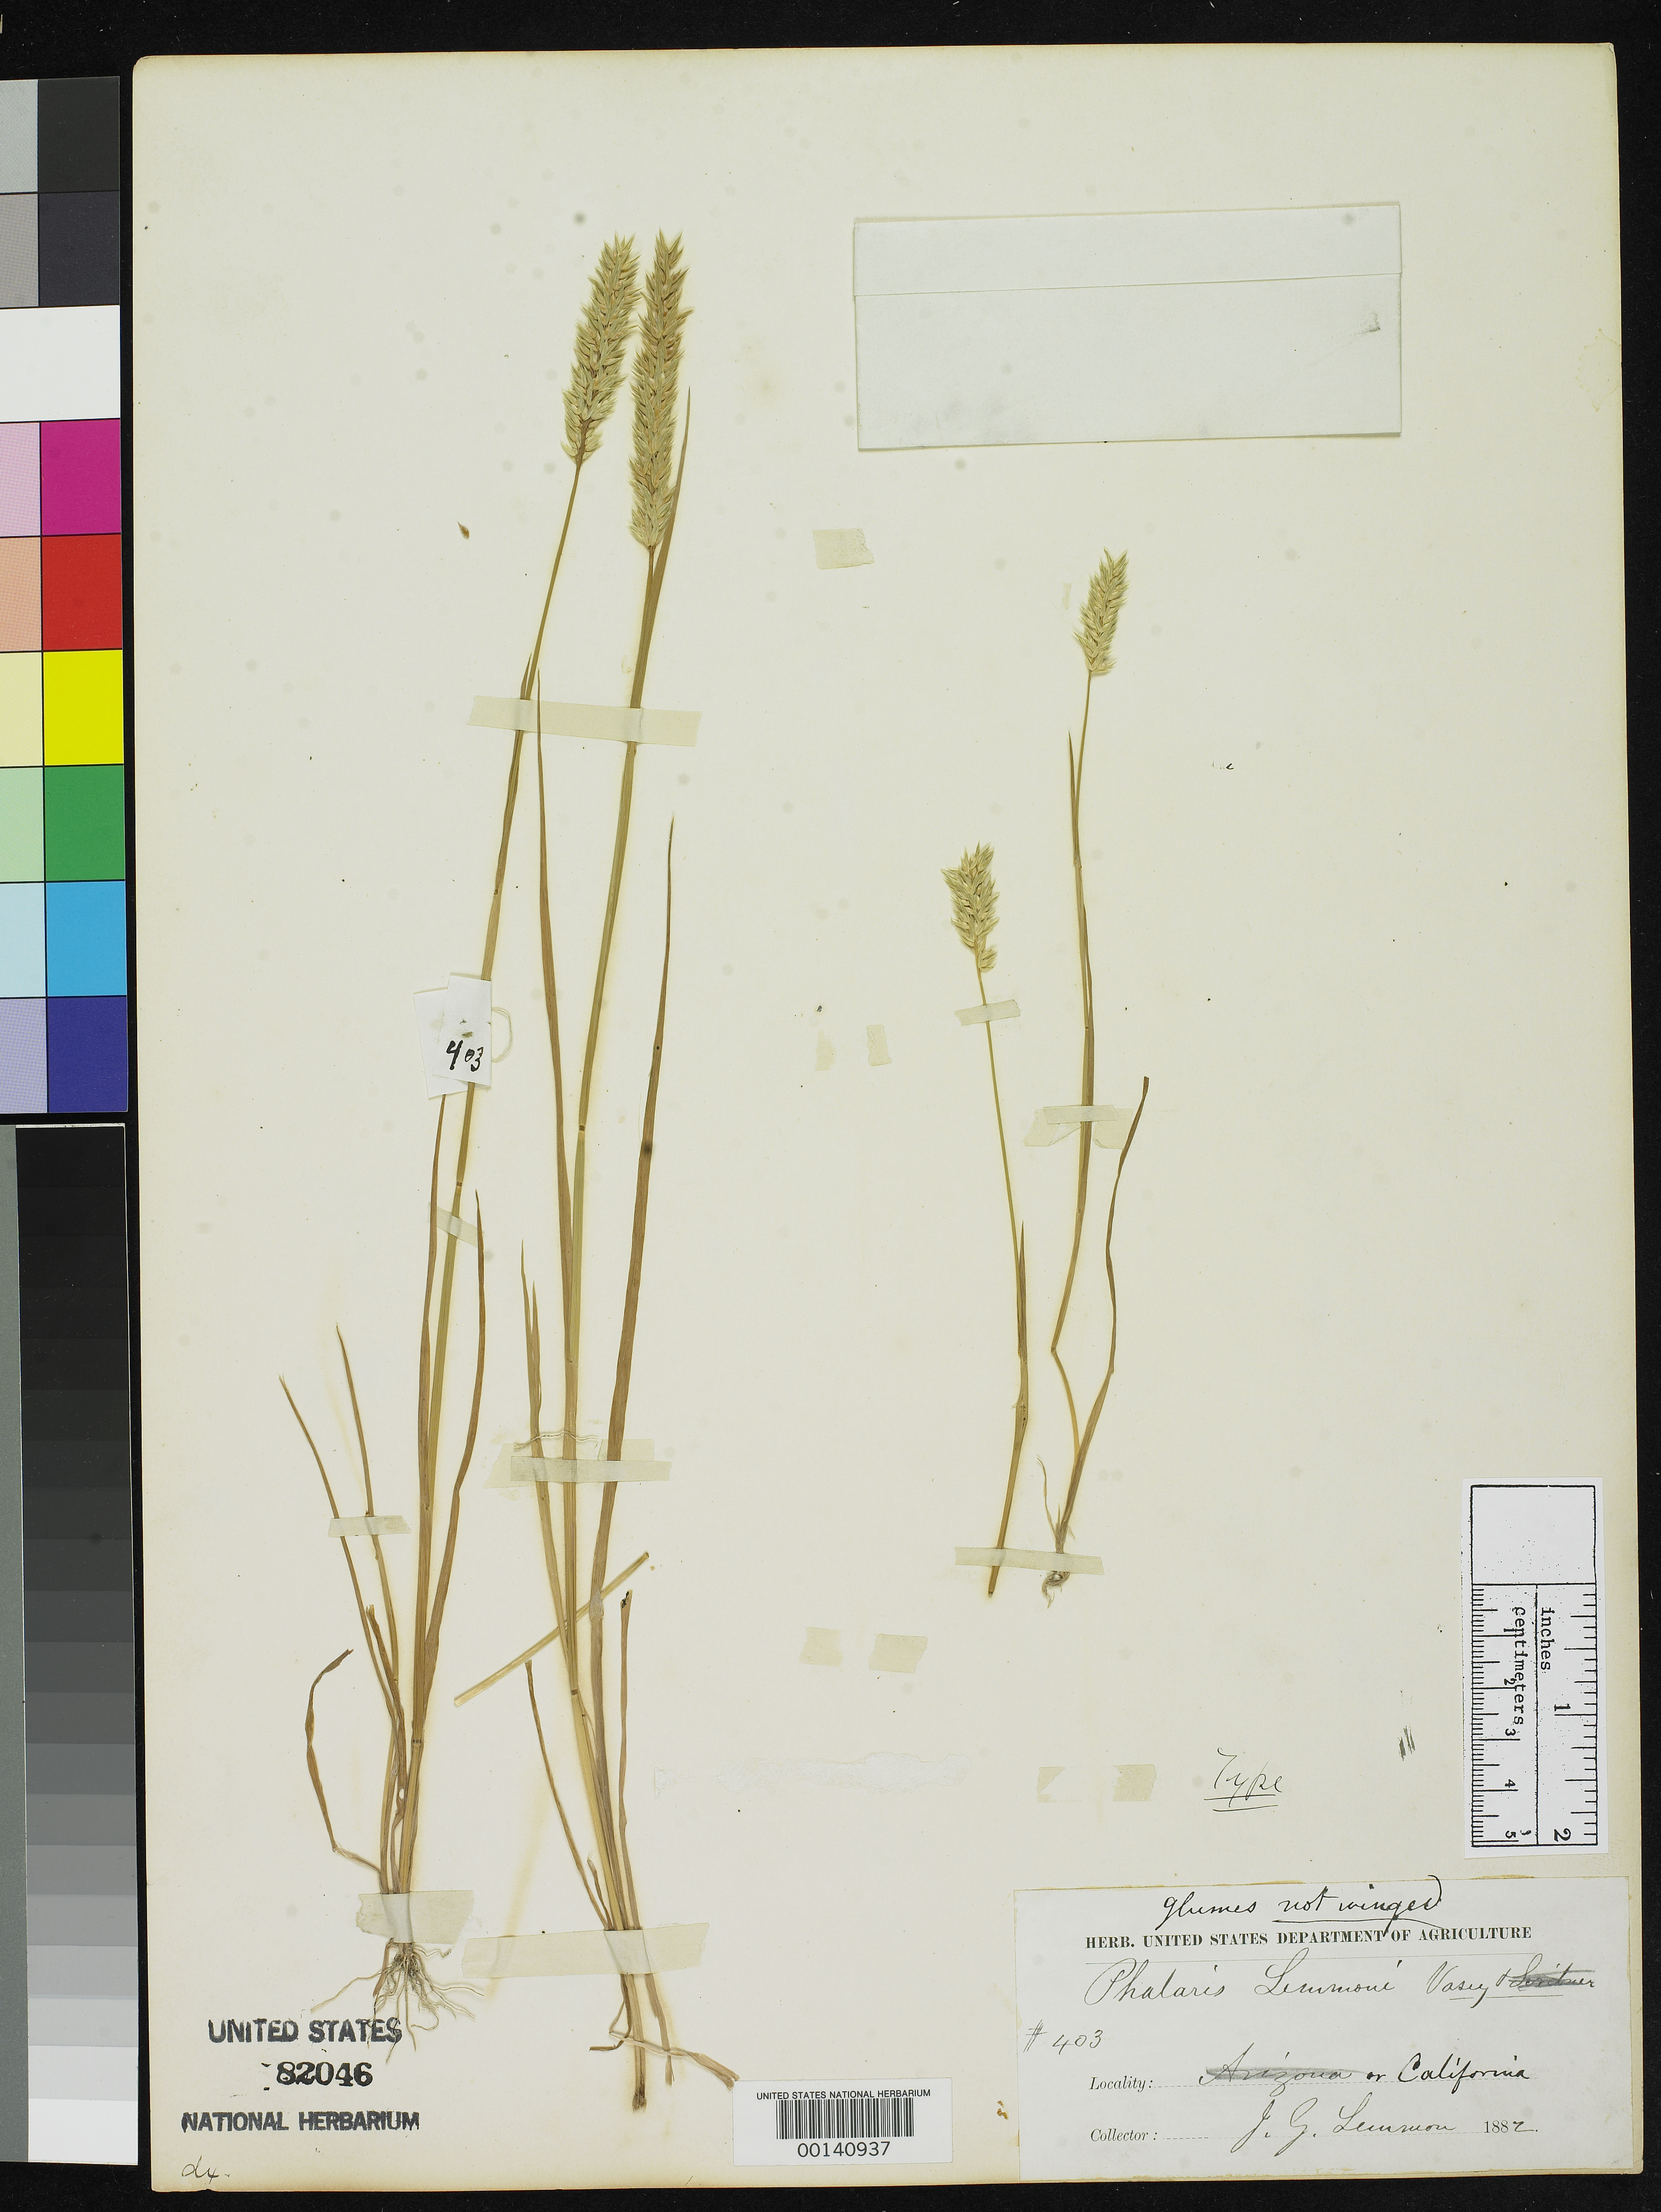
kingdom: Plantae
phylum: Tracheophyta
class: Liliopsida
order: Poales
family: Poaceae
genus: Phalaris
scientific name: Phalaris lemmonii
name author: Vasey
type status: Isotype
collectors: J. G. Lemmon & -- Anderson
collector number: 403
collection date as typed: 1882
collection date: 1882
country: United States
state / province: California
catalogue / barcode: US 82046